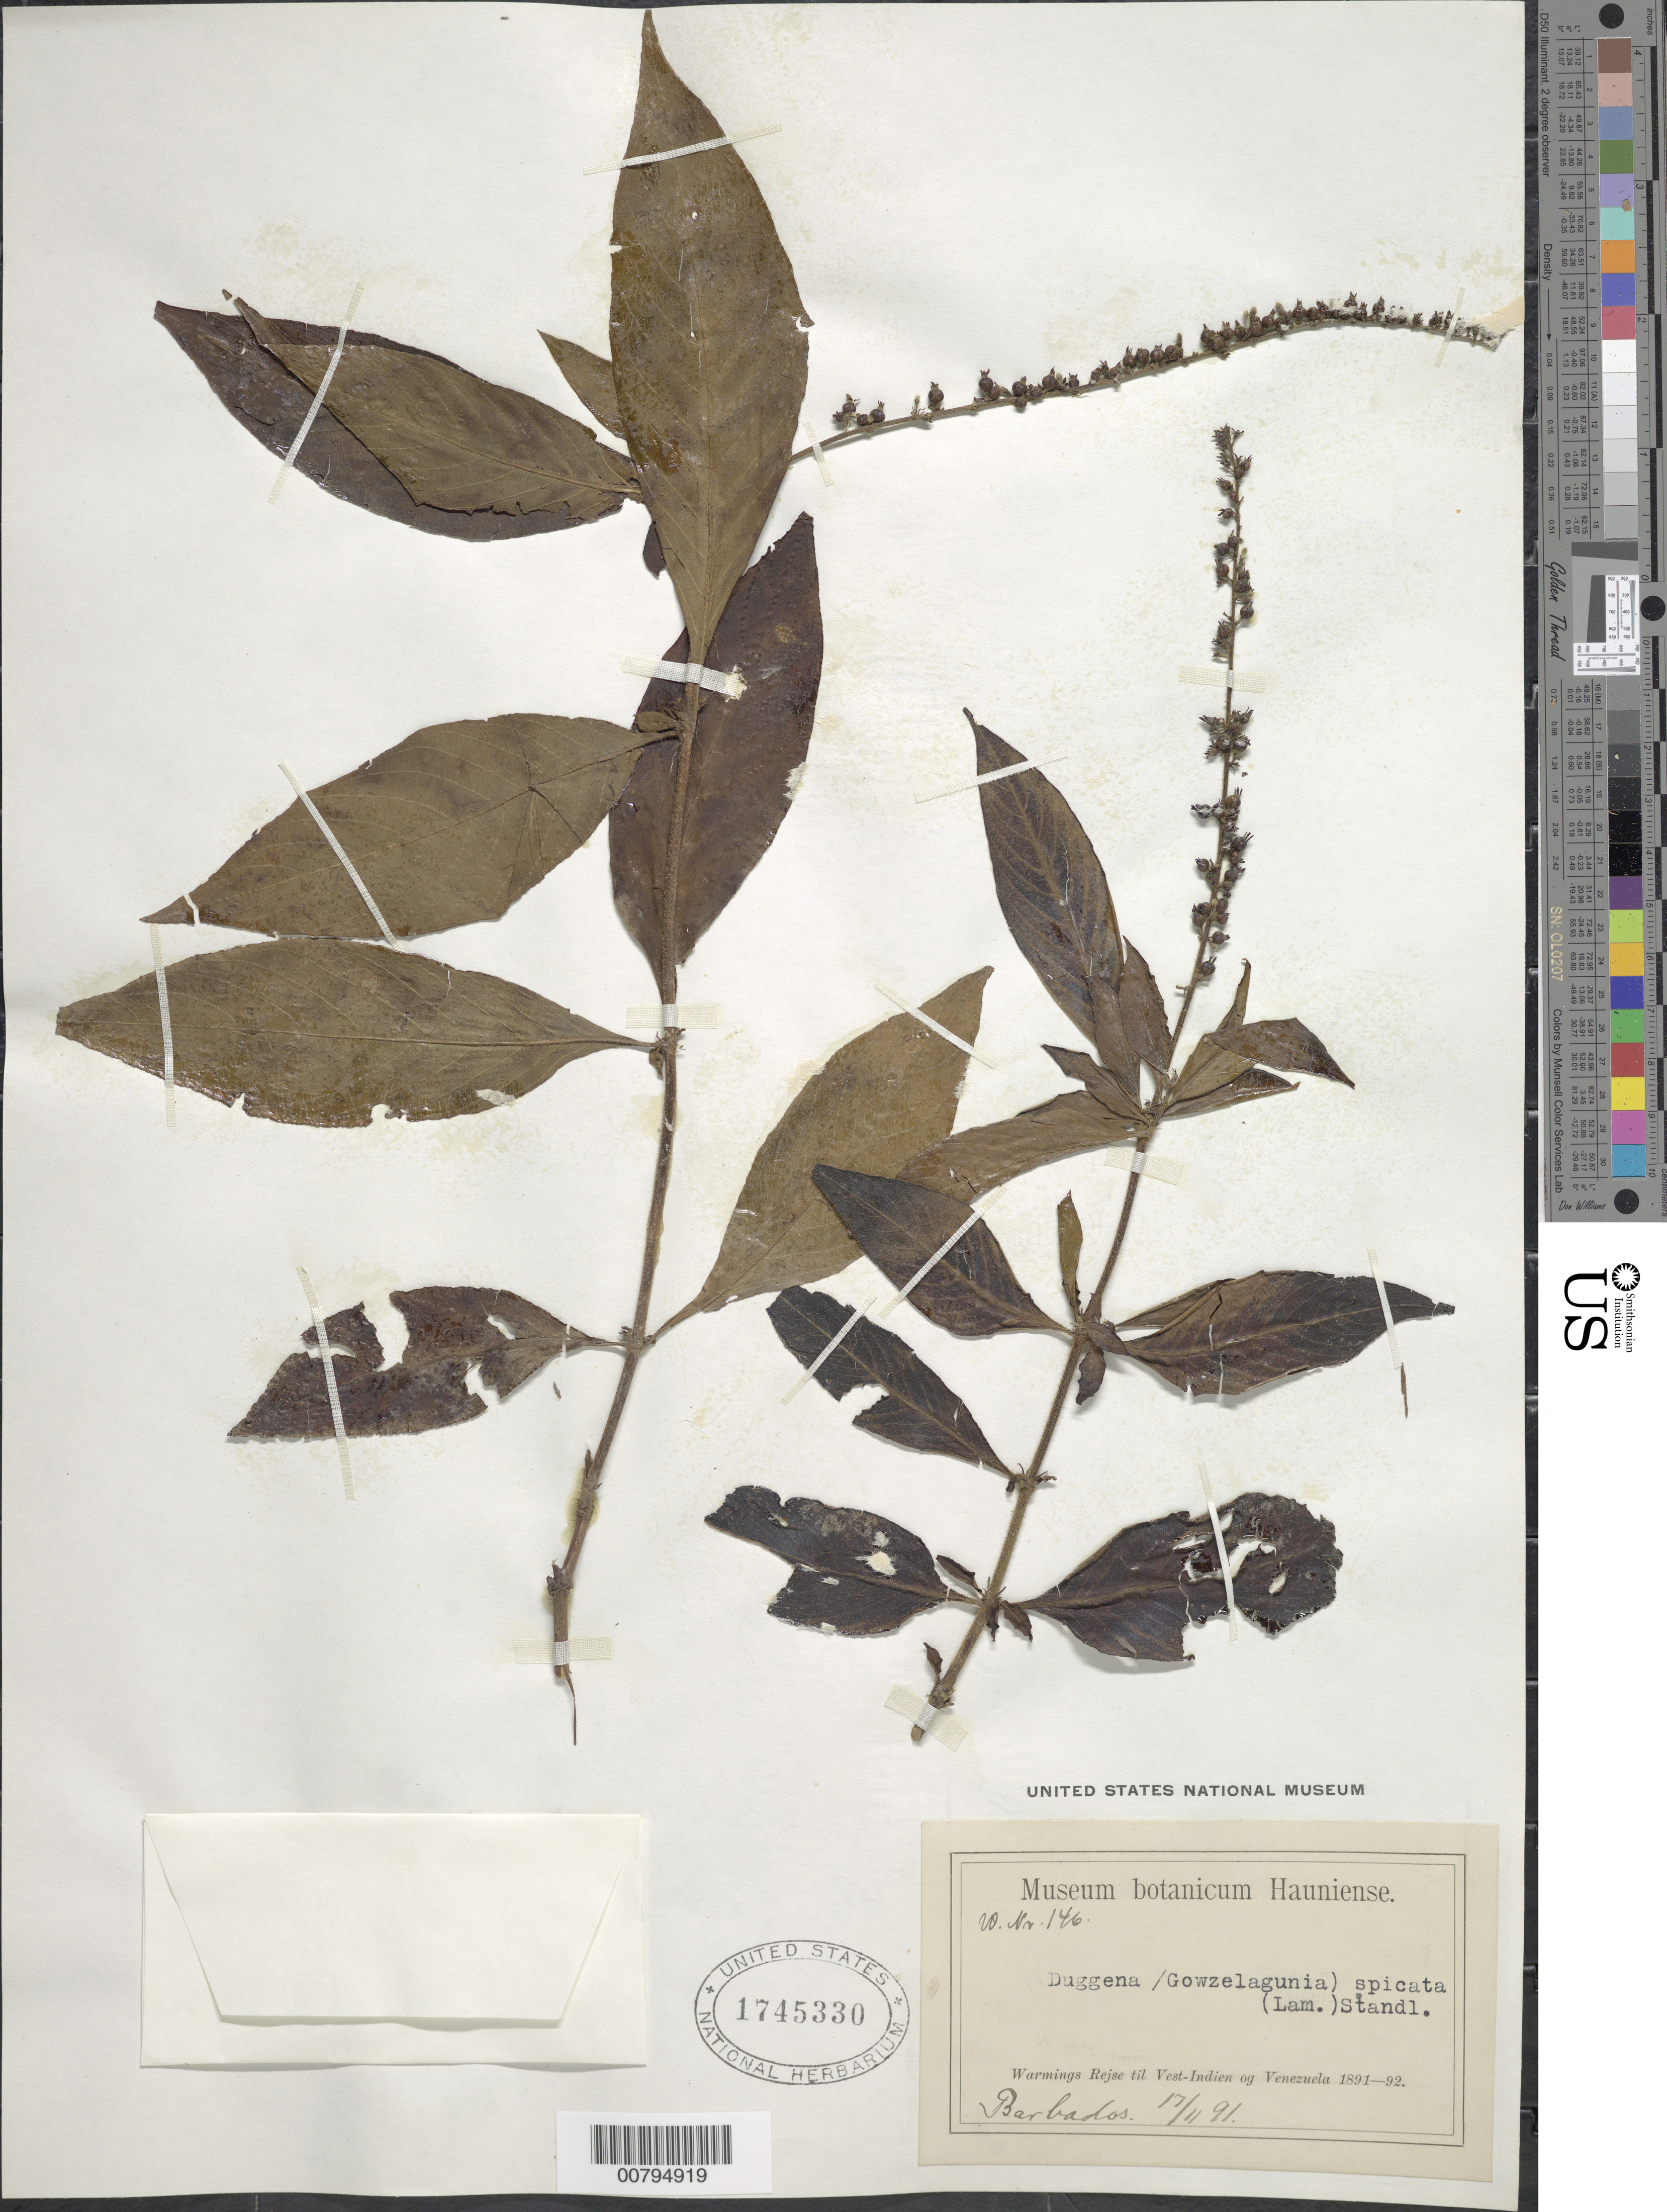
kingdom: Plantae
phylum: Tracheophyta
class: Magnoliopsida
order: Gentianales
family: Rubiaceae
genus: Gonzalagunia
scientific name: Gonzalagunia hirsuta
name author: Schum.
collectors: ex Mus. Bot. Hauniense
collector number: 146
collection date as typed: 17 Nov 1891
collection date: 1891-11-17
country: Barbados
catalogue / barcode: US 1745330